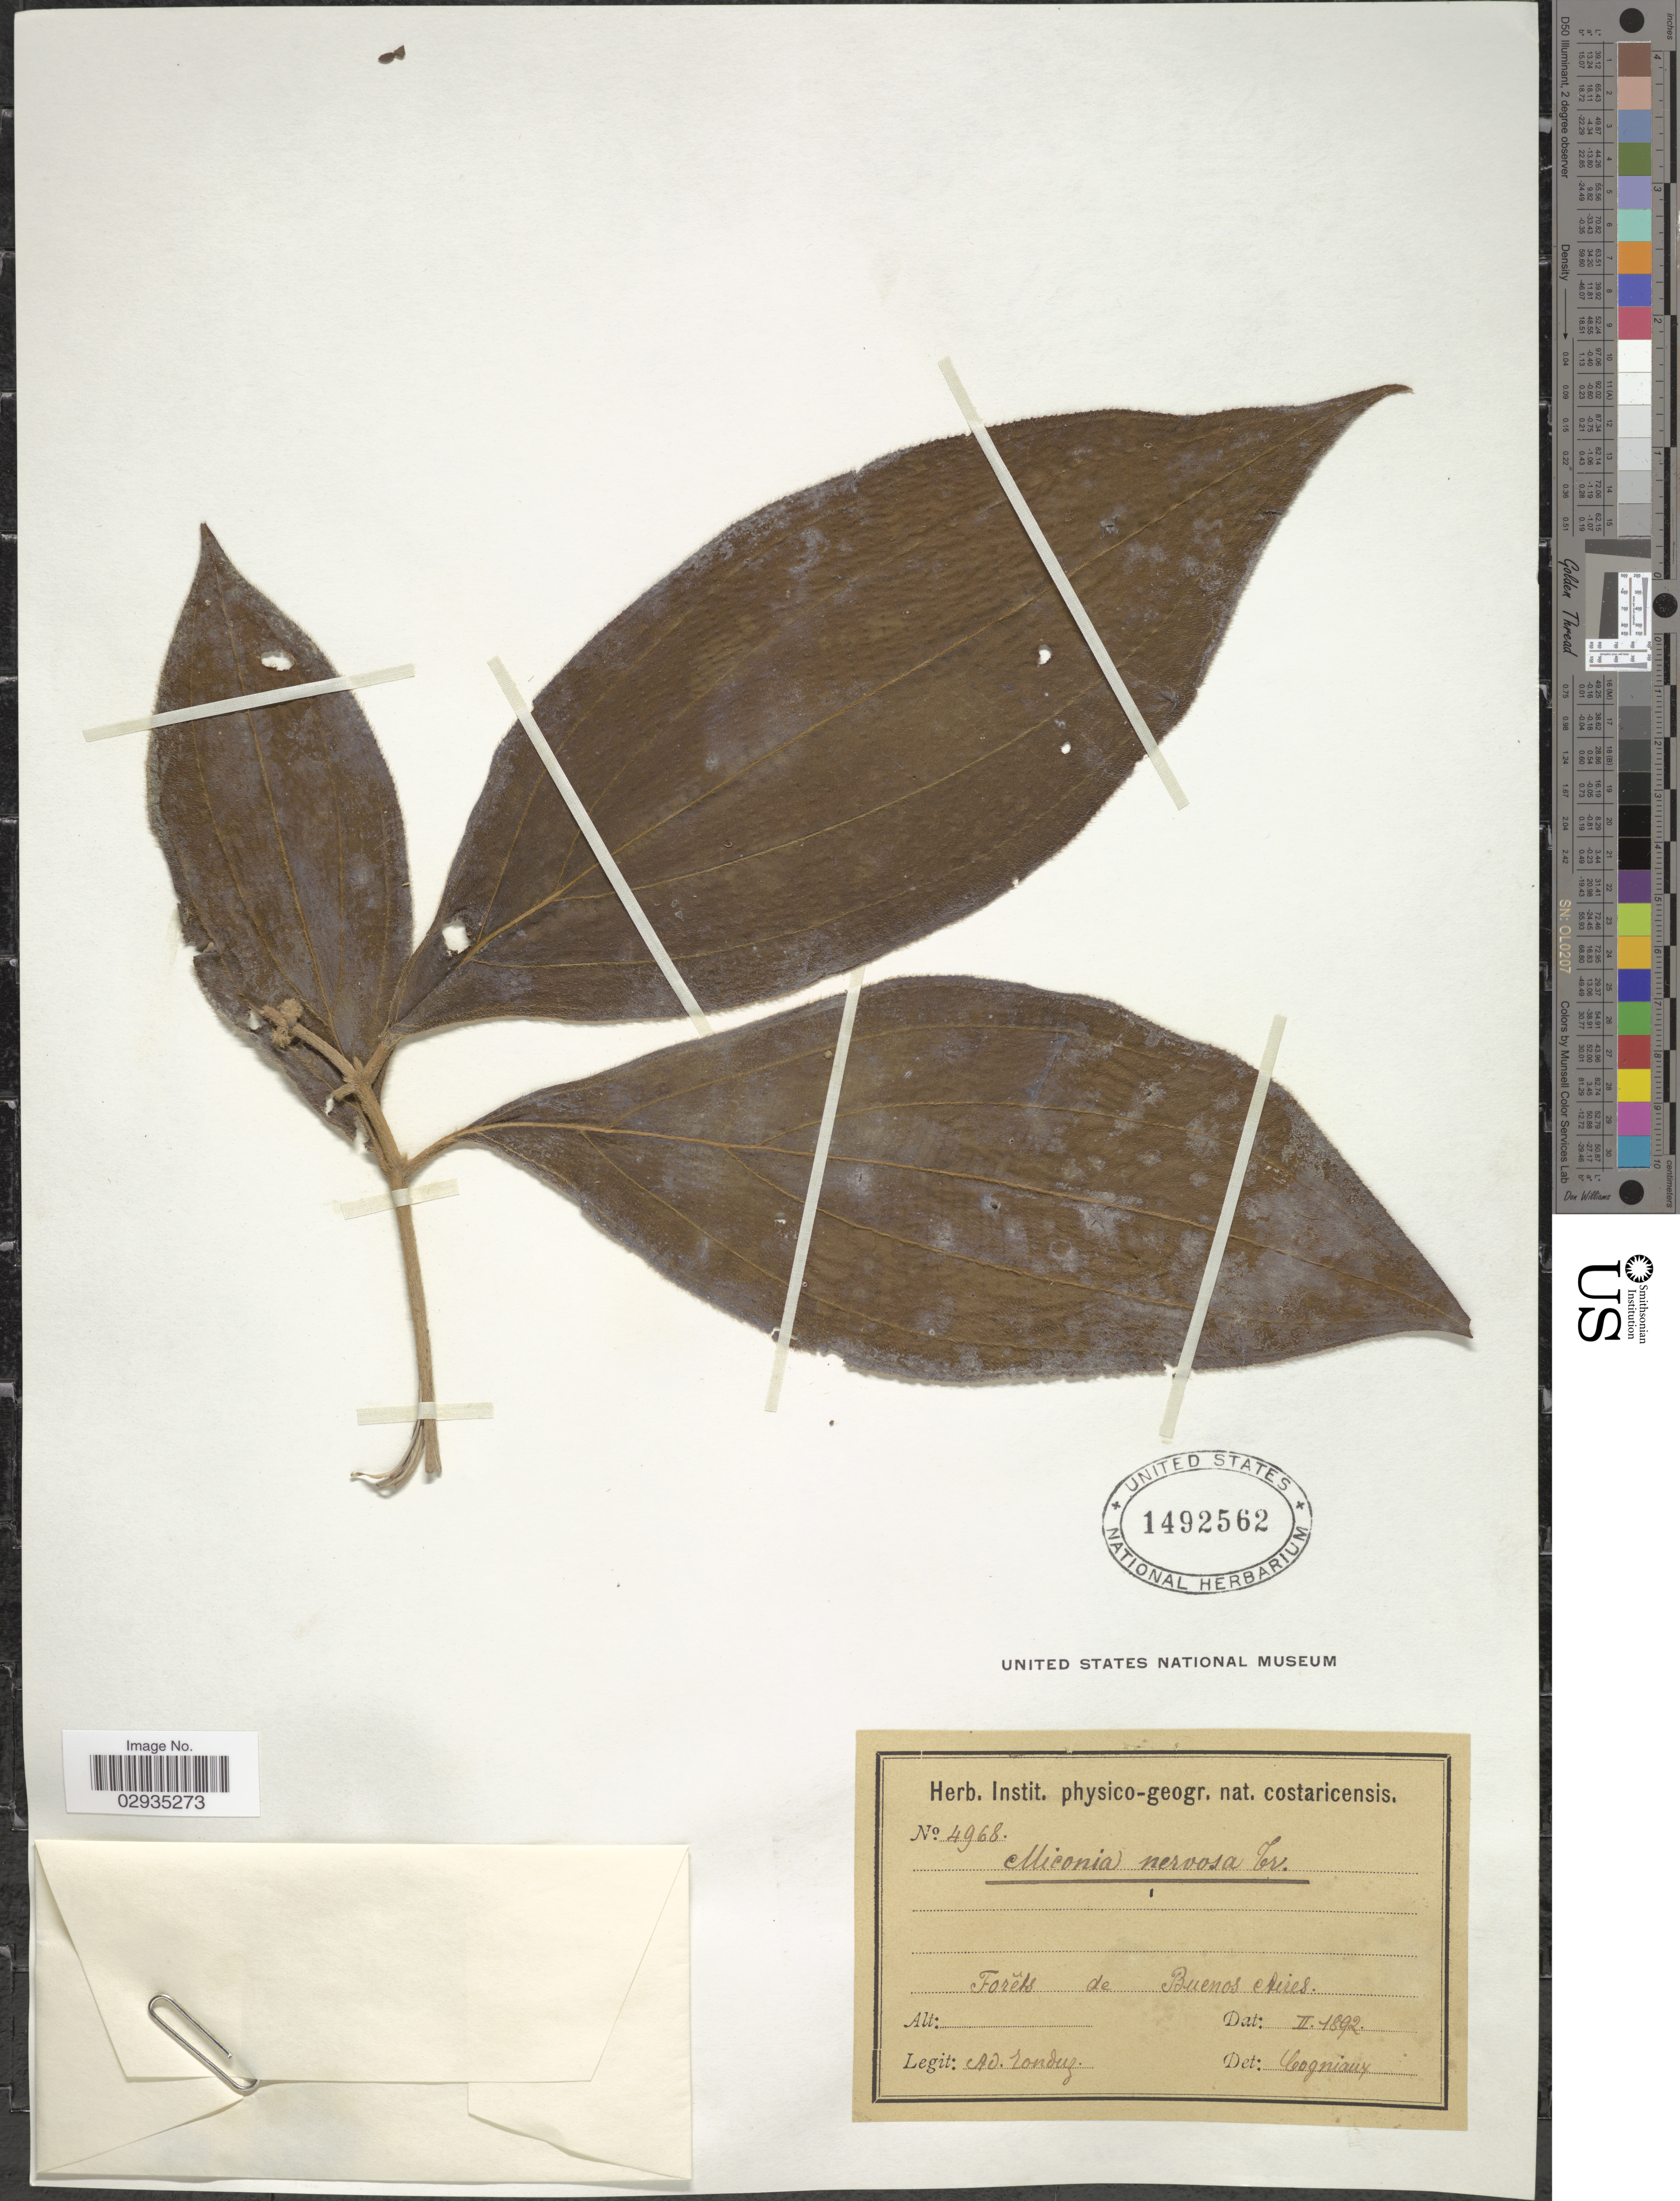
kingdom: Plantae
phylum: Tracheophyta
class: Magnoliopsida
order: Myrtales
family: Melastomataceae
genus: Miconia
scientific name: Miconia nervosa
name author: (Sm.) Triana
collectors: A. Tonduz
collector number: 4968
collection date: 1892-02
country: Costa Rica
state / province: Puntarenas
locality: Forêts de Buenos Aires.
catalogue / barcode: US 1492562